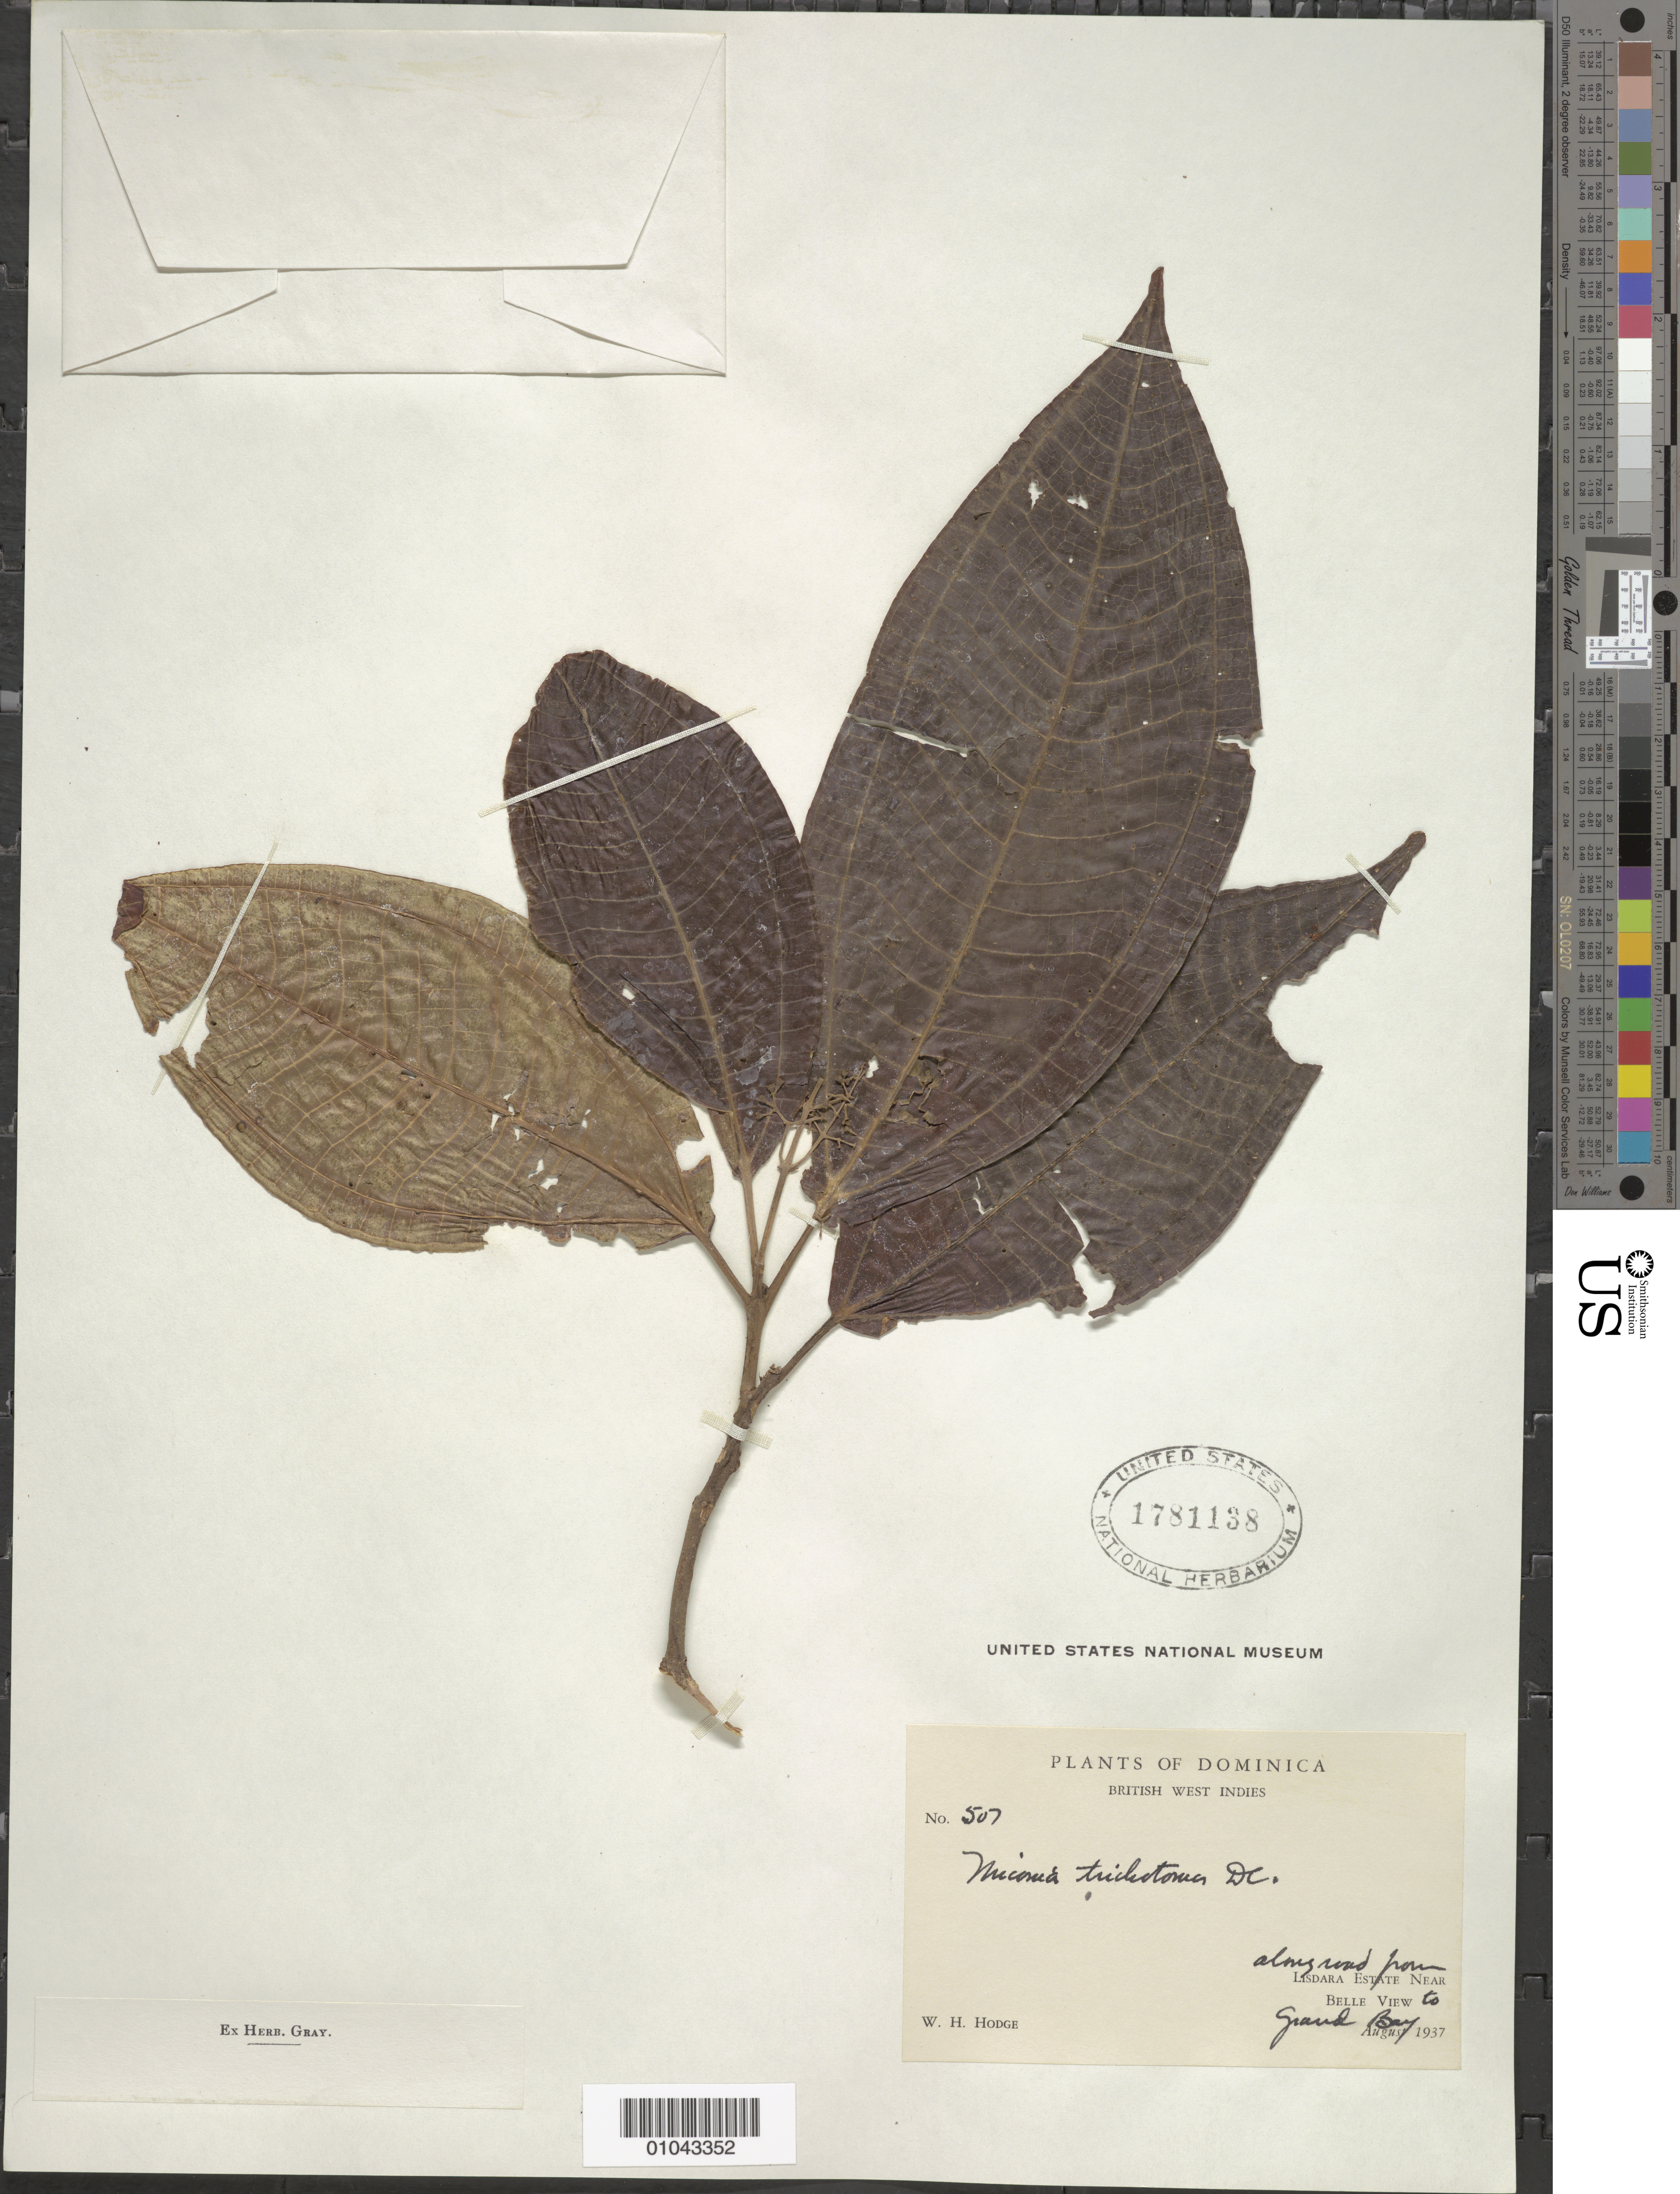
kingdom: Plantae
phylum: Tracheophyta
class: Magnoliopsida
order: Myrtales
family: Melastomataceae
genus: Miconia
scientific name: Miconia trichotoma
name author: (Desr.) DC.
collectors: W. Hodge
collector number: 507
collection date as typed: Aug 1937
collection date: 1937-08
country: Dominica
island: Dominica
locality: Road from Lisdara Estate near Belle View go Grand Bay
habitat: Along road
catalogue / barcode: US 1781138